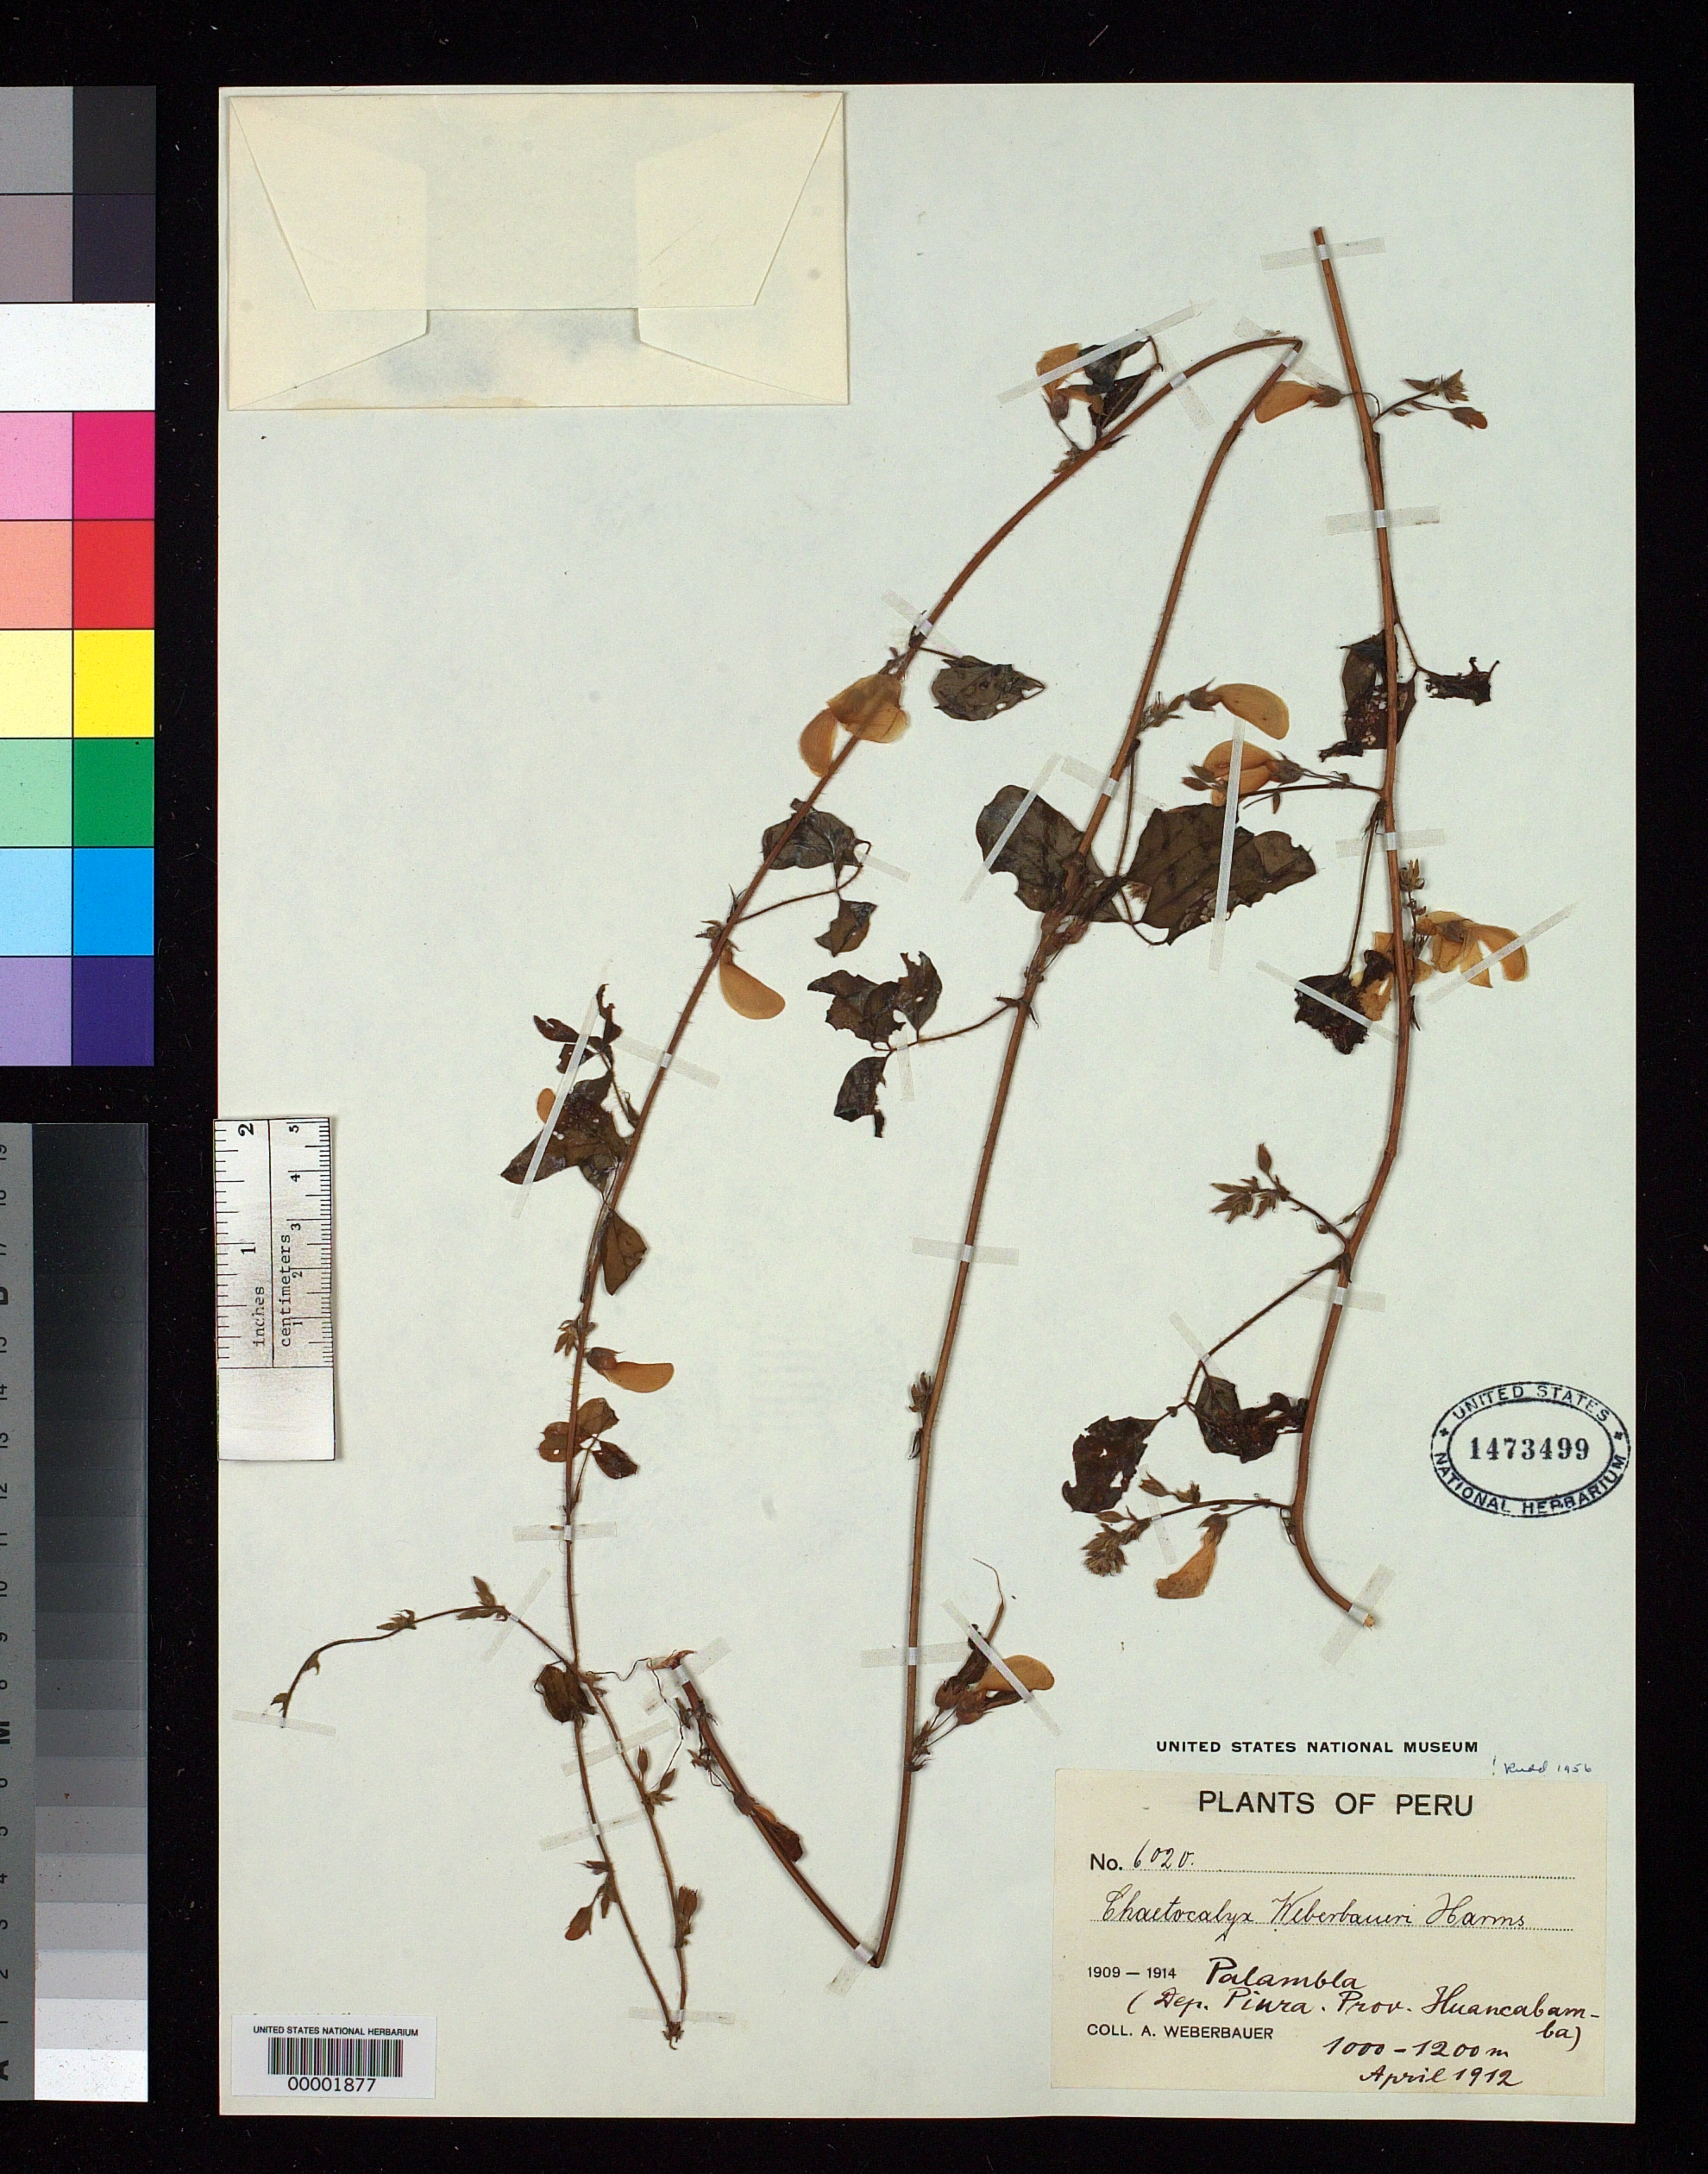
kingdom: Plantae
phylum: Tracheophyta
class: Magnoliopsida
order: Fabales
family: Fabaceae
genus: Chaetocalyx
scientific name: Chaetocalyx weberbaueri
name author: Harms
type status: Isotype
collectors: A. Weberbauer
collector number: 6020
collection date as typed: Apr 1912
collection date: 1912-04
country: Peru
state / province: Piura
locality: Huancabamba.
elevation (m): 1000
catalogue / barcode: US 1473499